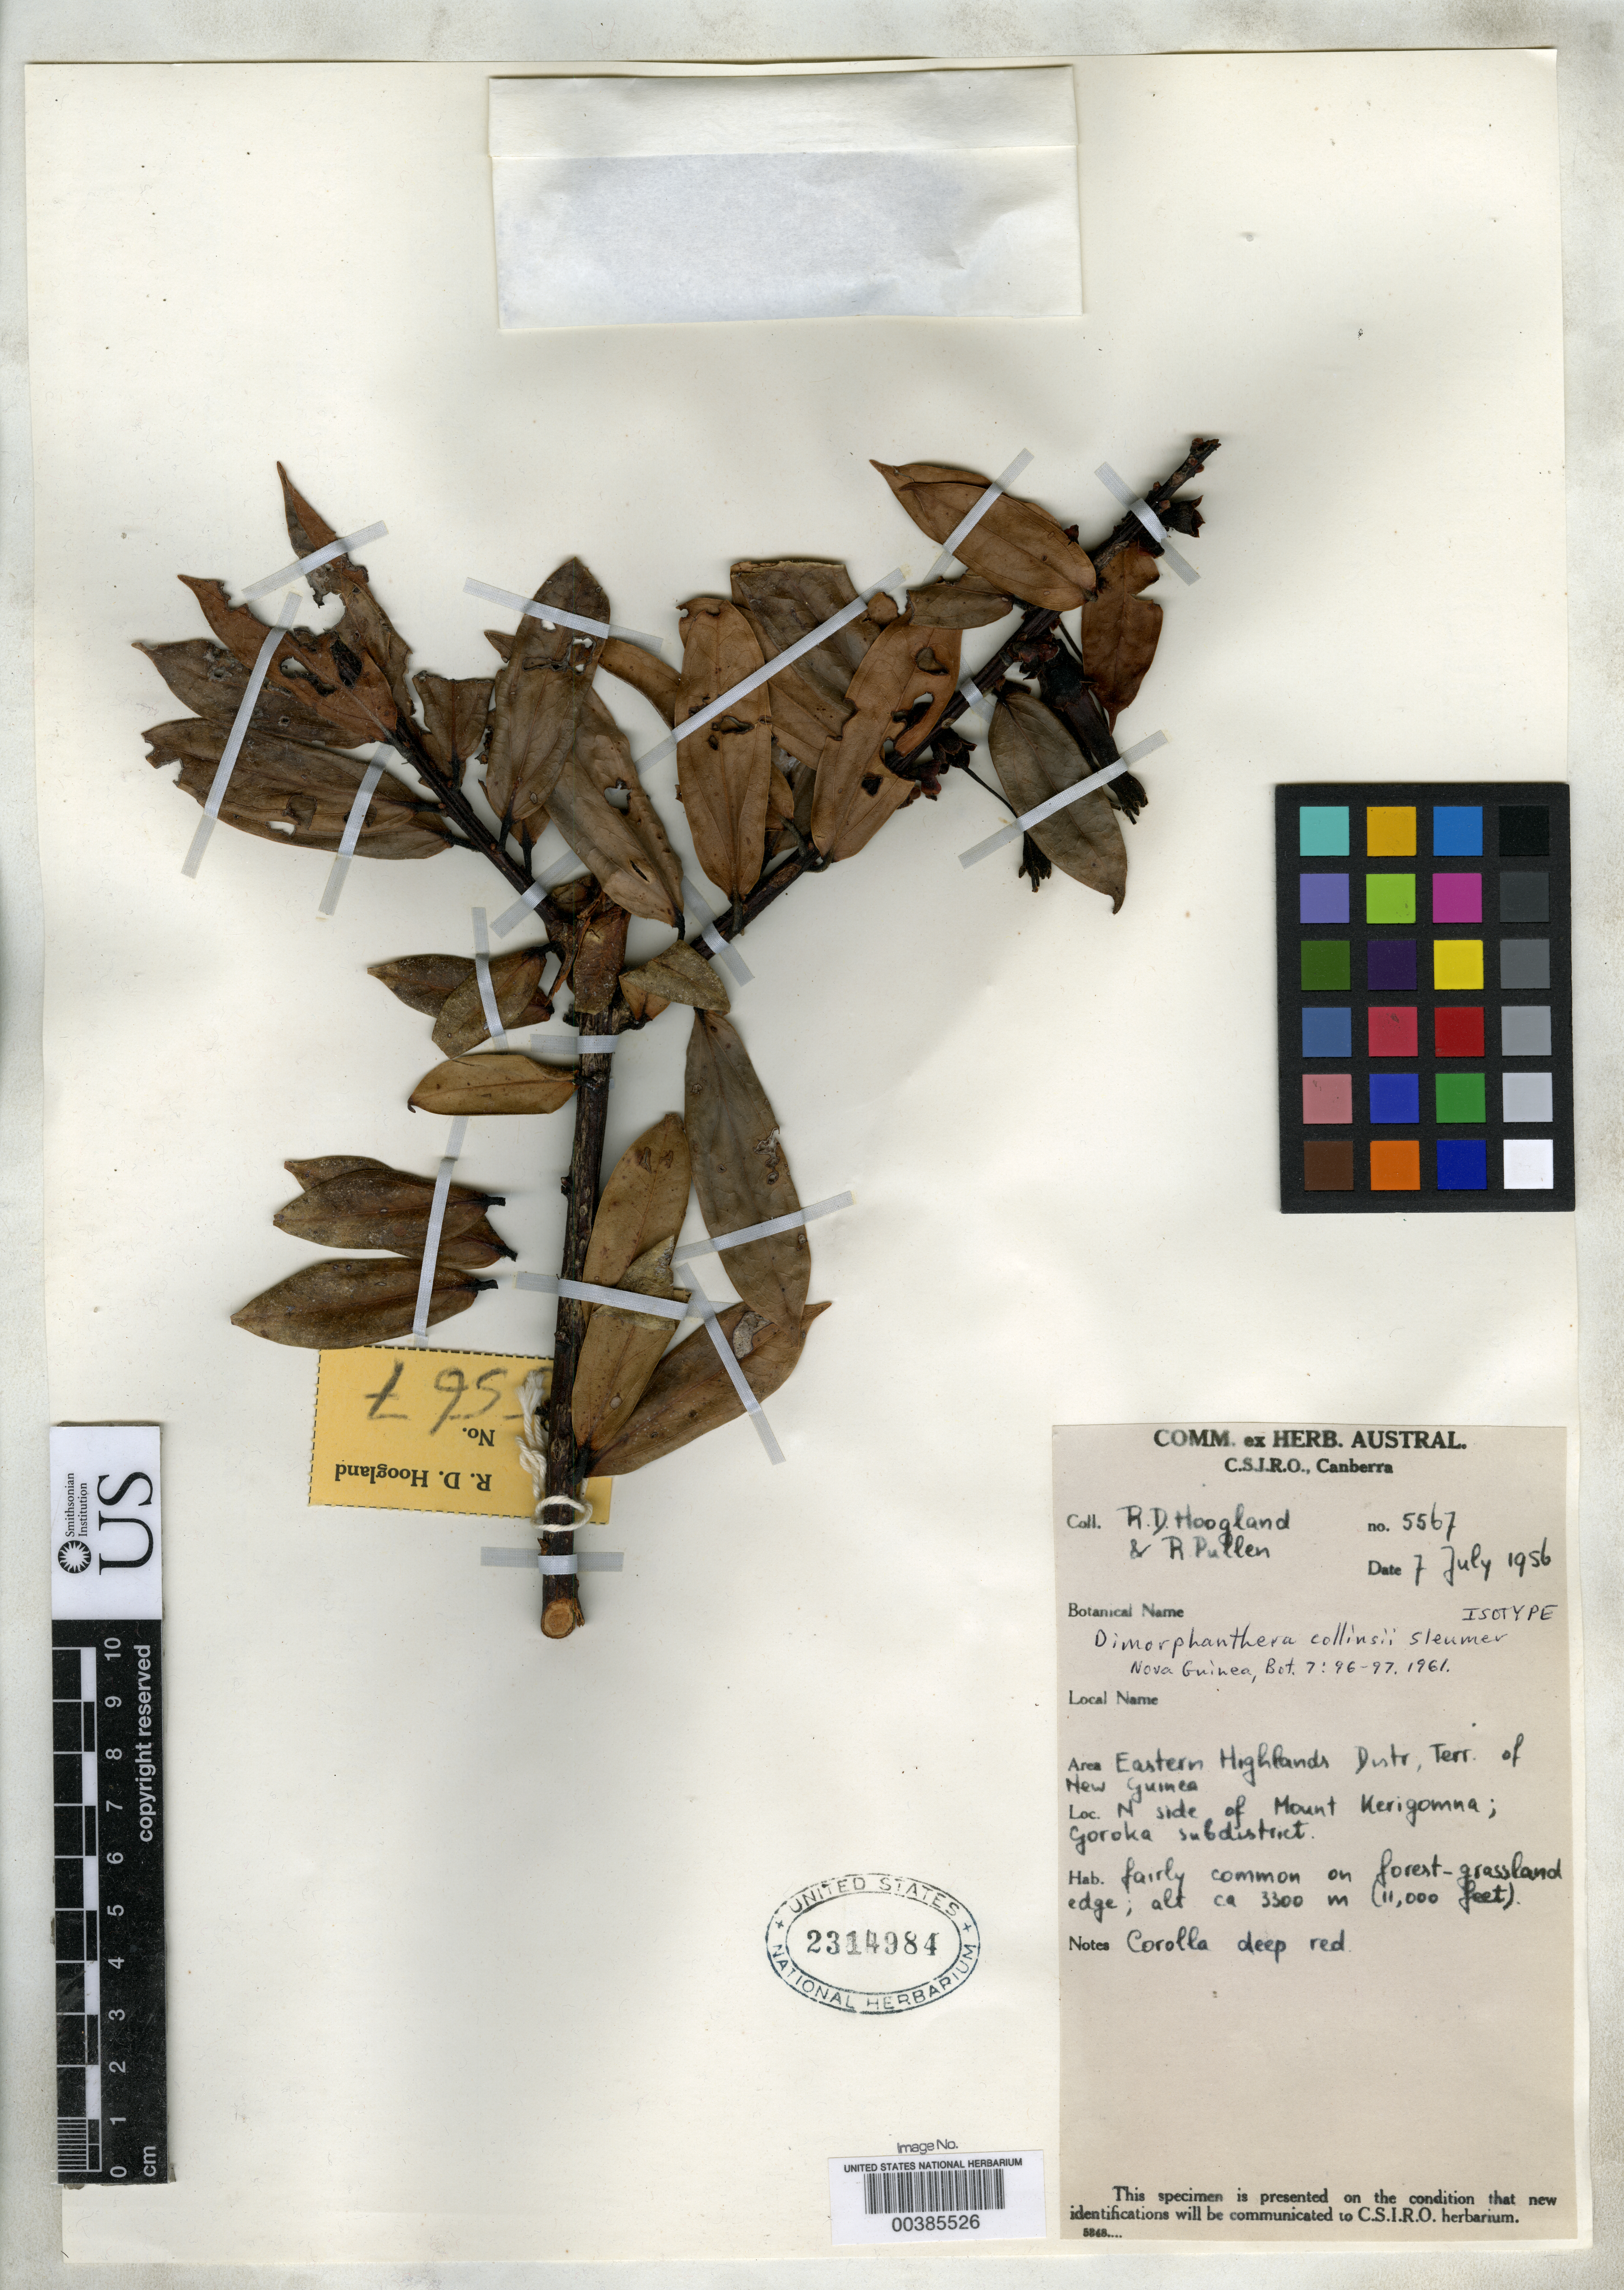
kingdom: Plantae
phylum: Tracheophyta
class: Magnoliopsida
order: Ericales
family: Ericaceae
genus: Dimorphanthera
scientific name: Dimorphanthera collinsii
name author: Sleumer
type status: Isotype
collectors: R. D. Hoogland & R. Pullen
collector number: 5567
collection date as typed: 07 Jul 1956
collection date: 1956-07-07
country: Papua New Guinea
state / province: Eastern Highlands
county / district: Goroka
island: New Guinea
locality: N side of Mount Kerigomna.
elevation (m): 335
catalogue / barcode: US 2314984